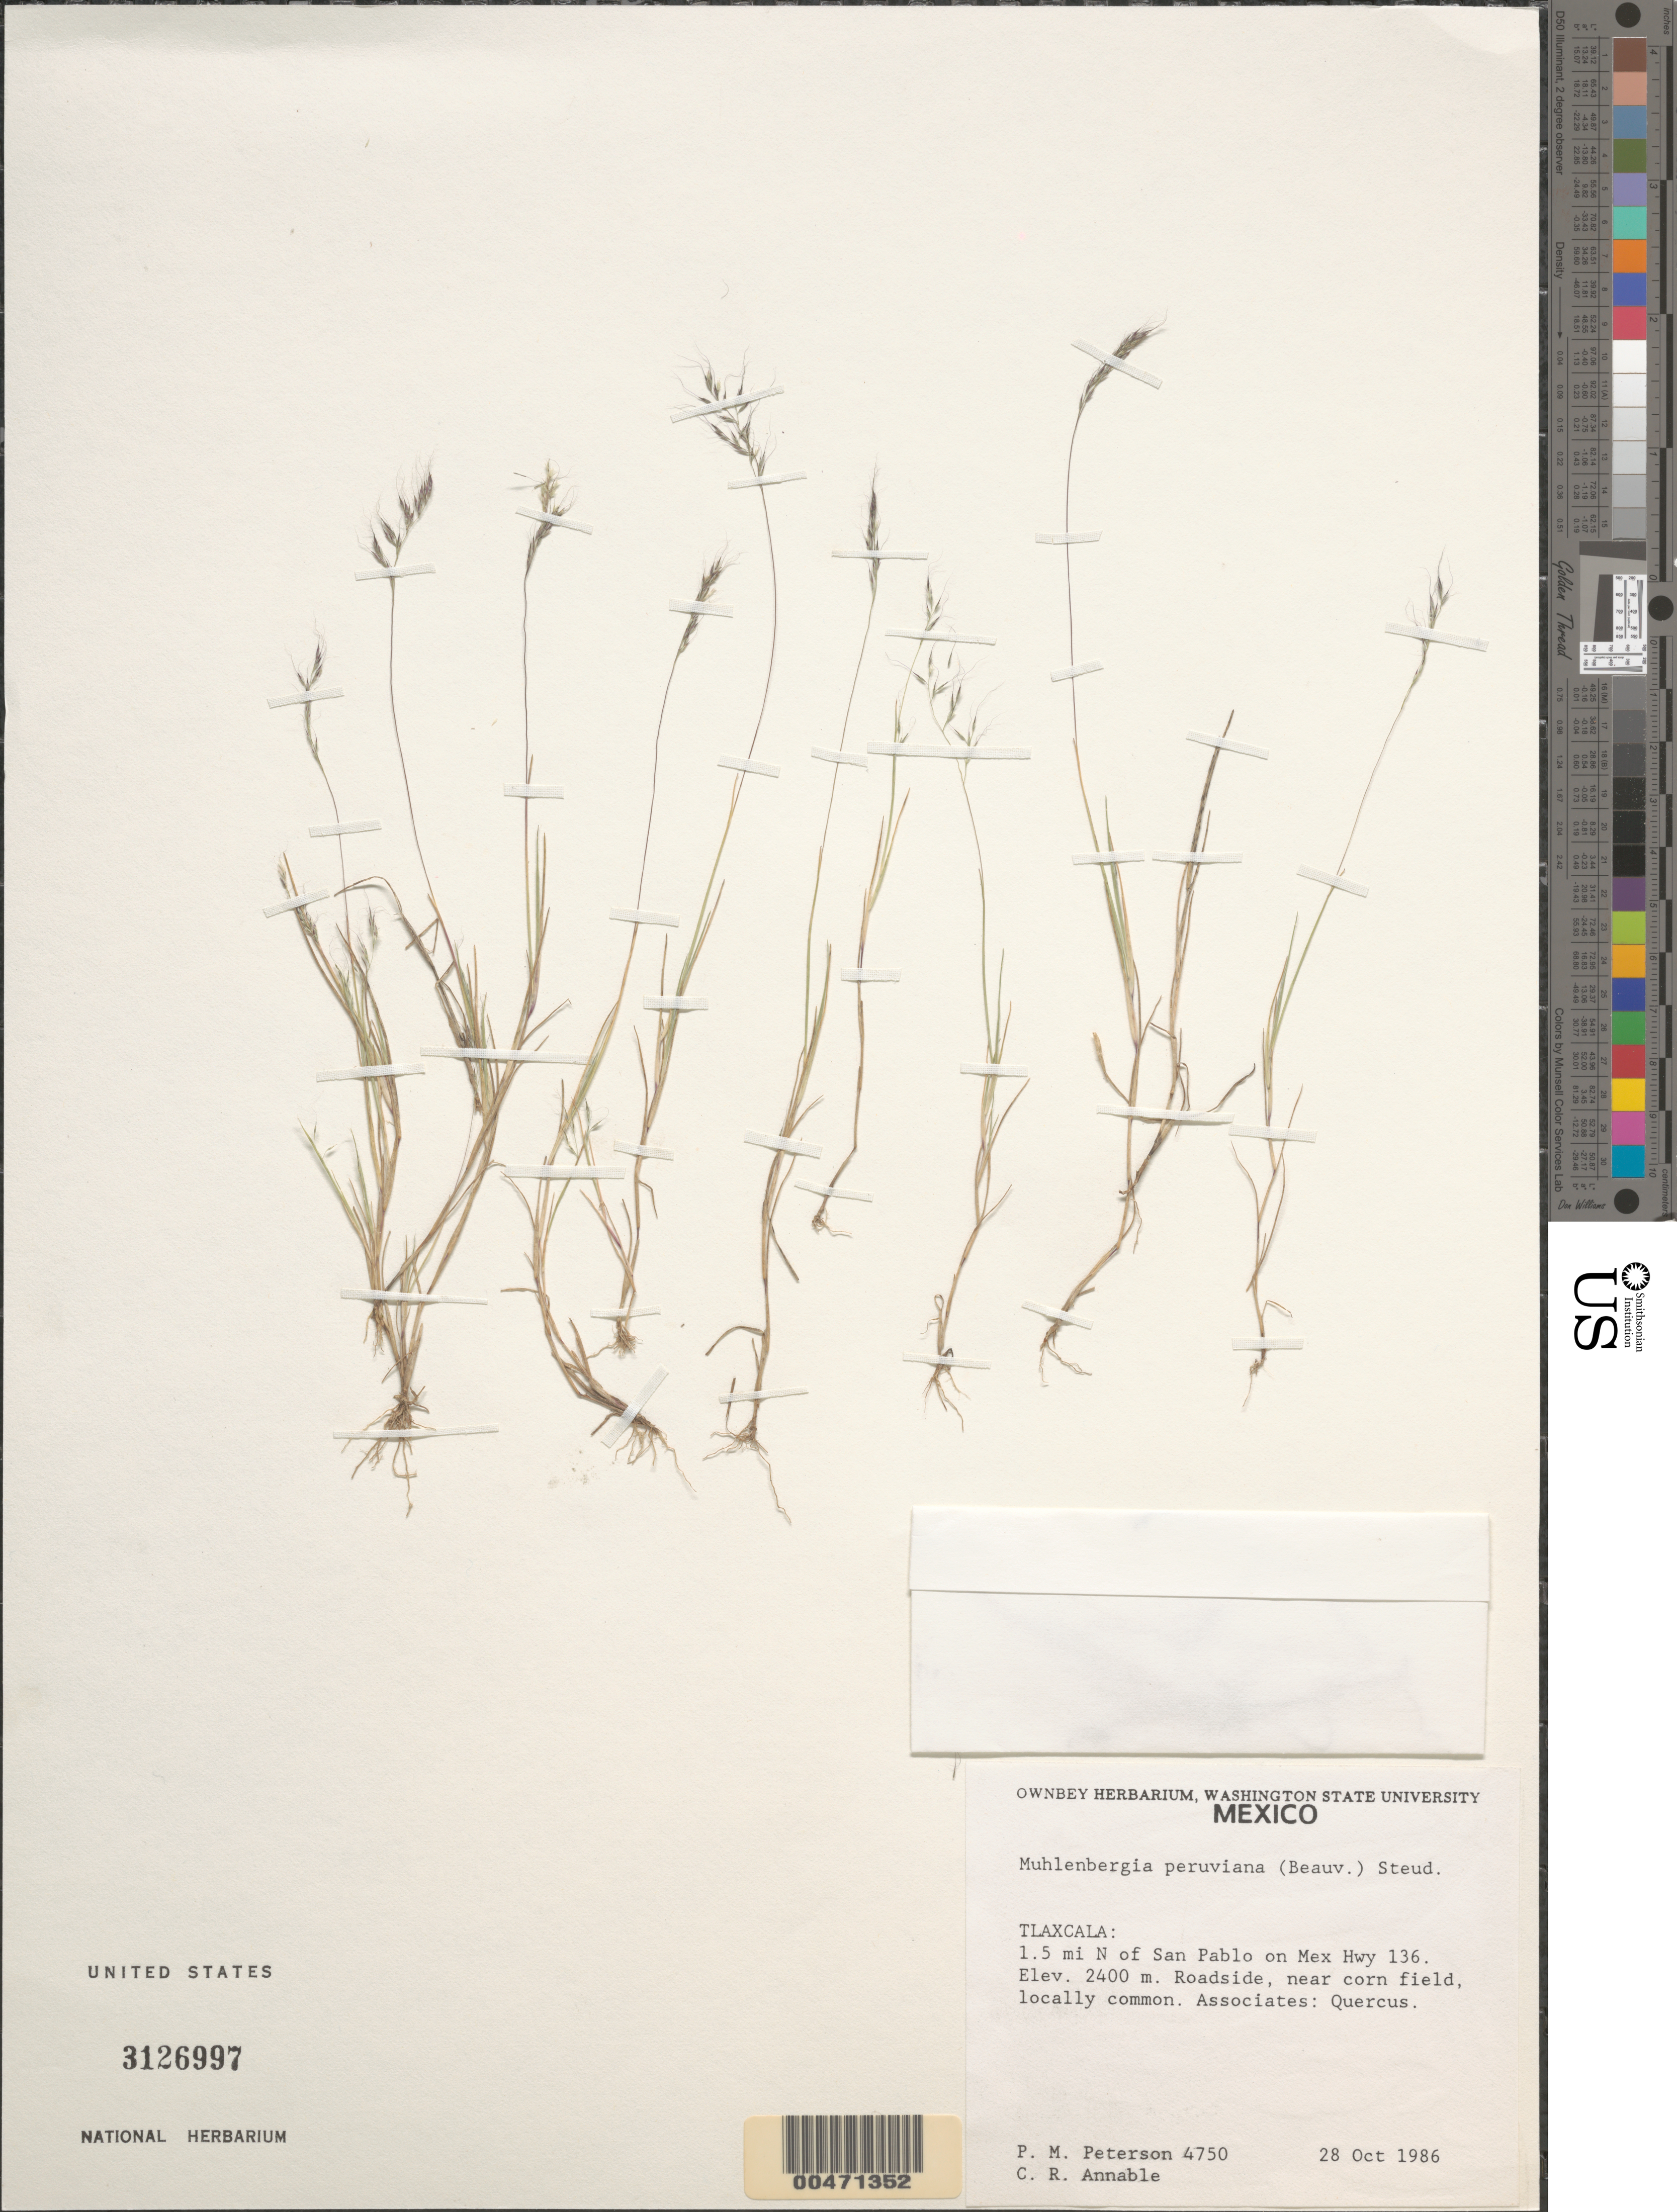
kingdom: Plantae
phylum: Tracheophyta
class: Liliopsida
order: Poales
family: Poaceae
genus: Muhlenbergia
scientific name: Muhlenbergia peruviana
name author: (P. Beauv.) Steud.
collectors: P. M. Peterson & C. R. Annable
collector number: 04750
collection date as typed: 28 Oct 1986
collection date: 1986-10-28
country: Mexico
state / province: Tlaxcala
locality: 1.5 miles North of San Pablo on Mex 136.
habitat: Roadside, near cornfield, associated with Quercus.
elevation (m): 2400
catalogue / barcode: US 3126997